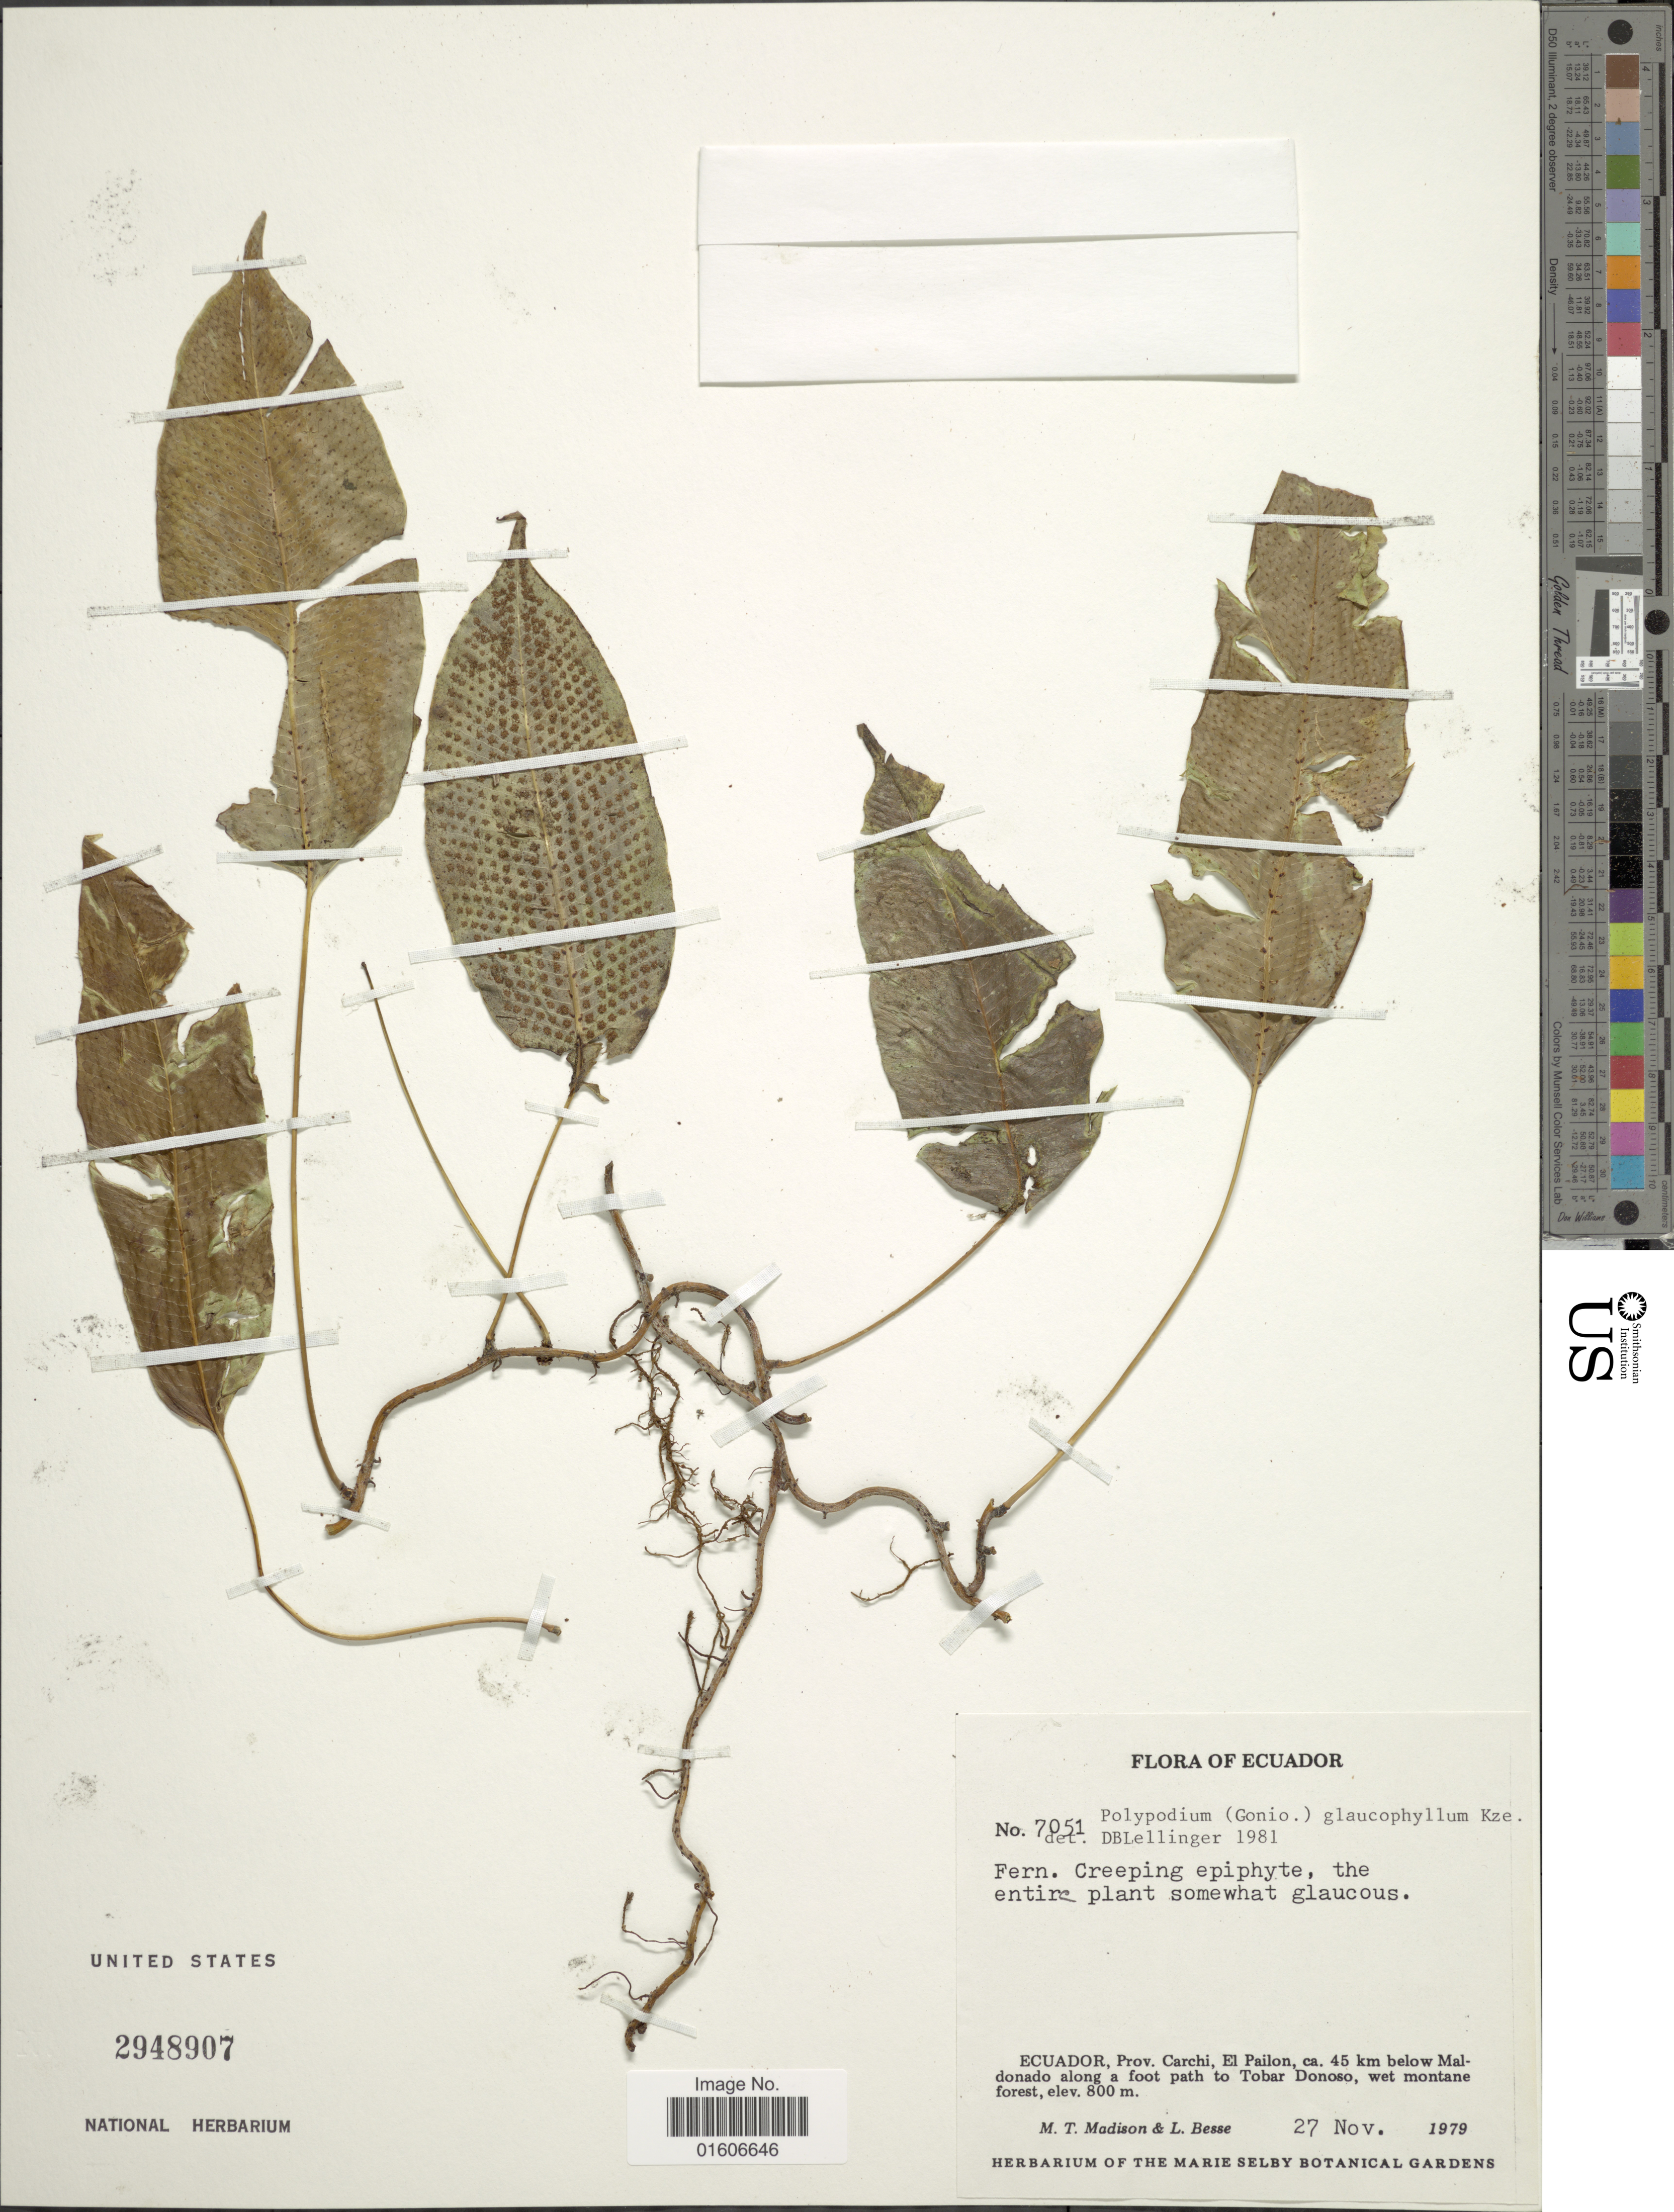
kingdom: Plantae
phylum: Tracheophyta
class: Polypodiopsida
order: Polypodiales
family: Polypodiaceae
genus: Serpocaulon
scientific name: Serpocaulon levigatum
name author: (Cav.) A.R. Sm.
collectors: M. T. Madison & L. Besse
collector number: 7051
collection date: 1979-11-27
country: Ecuador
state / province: Carchi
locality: Prov. Carchi, El Pailon, ca. 45 km below Malidonado along a foot path to Tobar Donosa, wet montane forest.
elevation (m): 800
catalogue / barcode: US 2948907